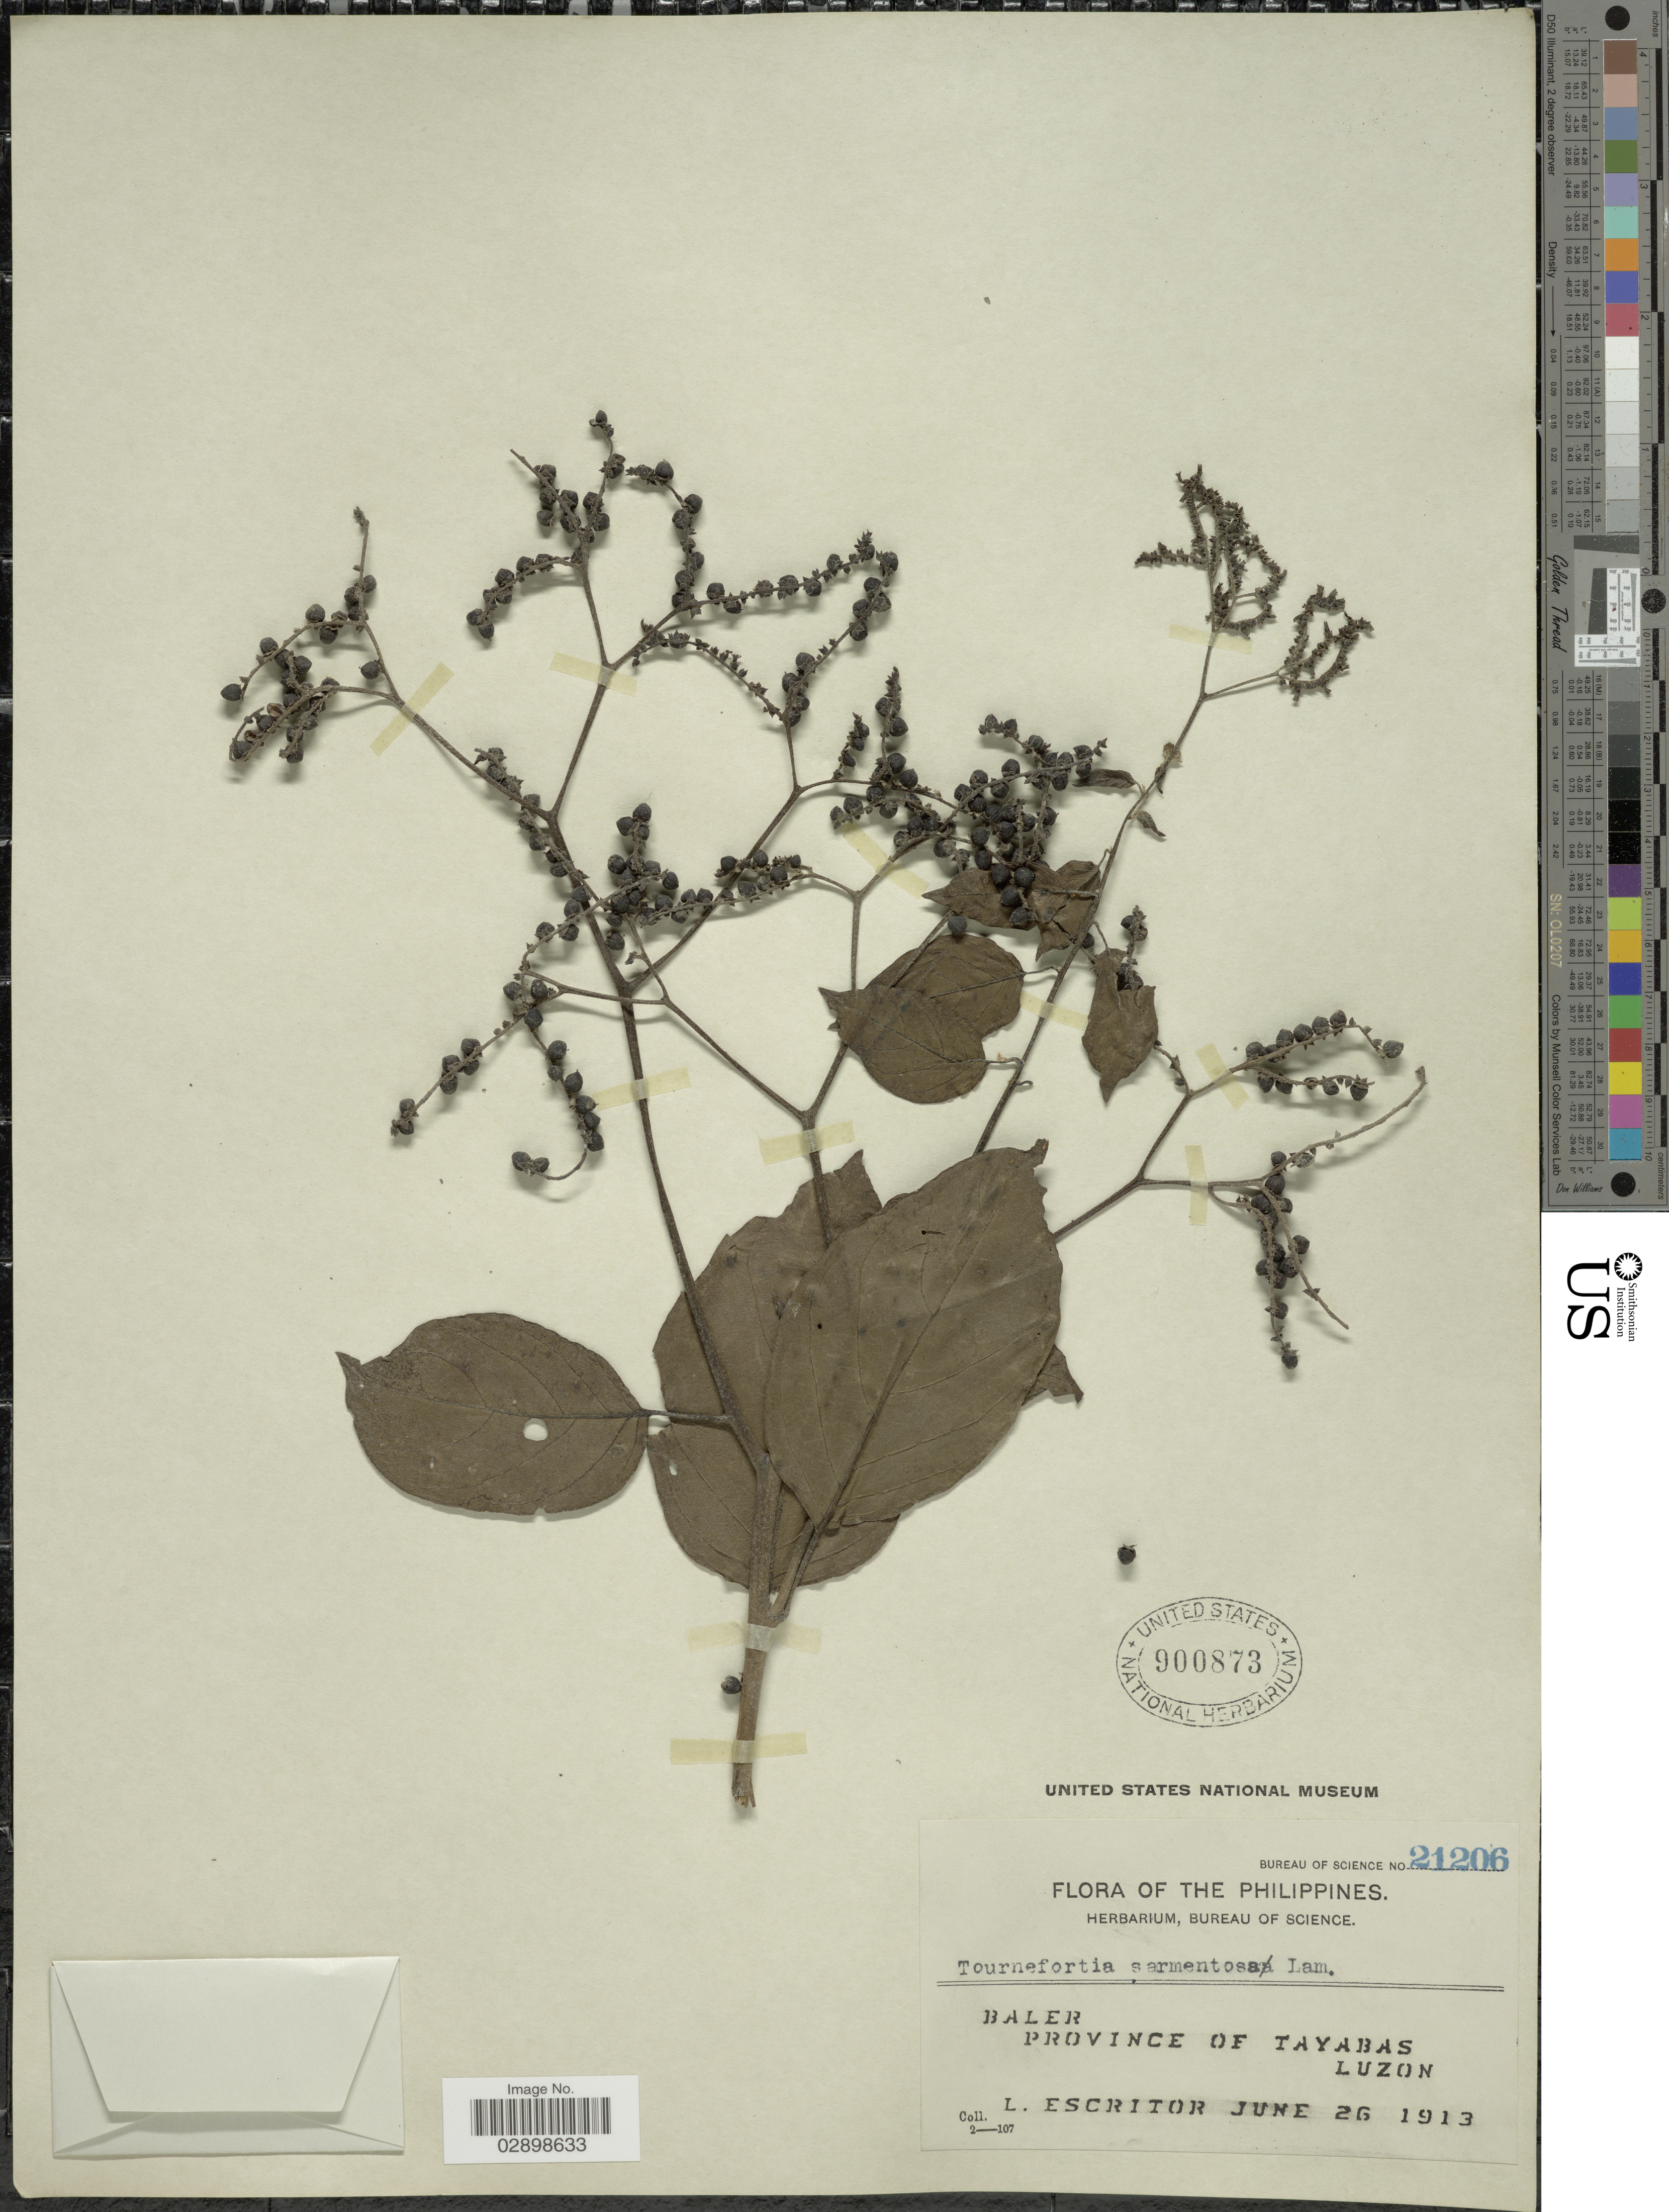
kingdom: Plantae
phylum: Tracheophyta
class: Magnoliopsida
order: Boraginales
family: Heliotropiaceae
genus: Tournefortia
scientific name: Tournefortia sarmentosa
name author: Lam.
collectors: L. Escritor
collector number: Bureau of Science 21206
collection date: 1913-06-26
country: Philippines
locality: Baler, Province of Tayabas, Luzon.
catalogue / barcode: US 900873